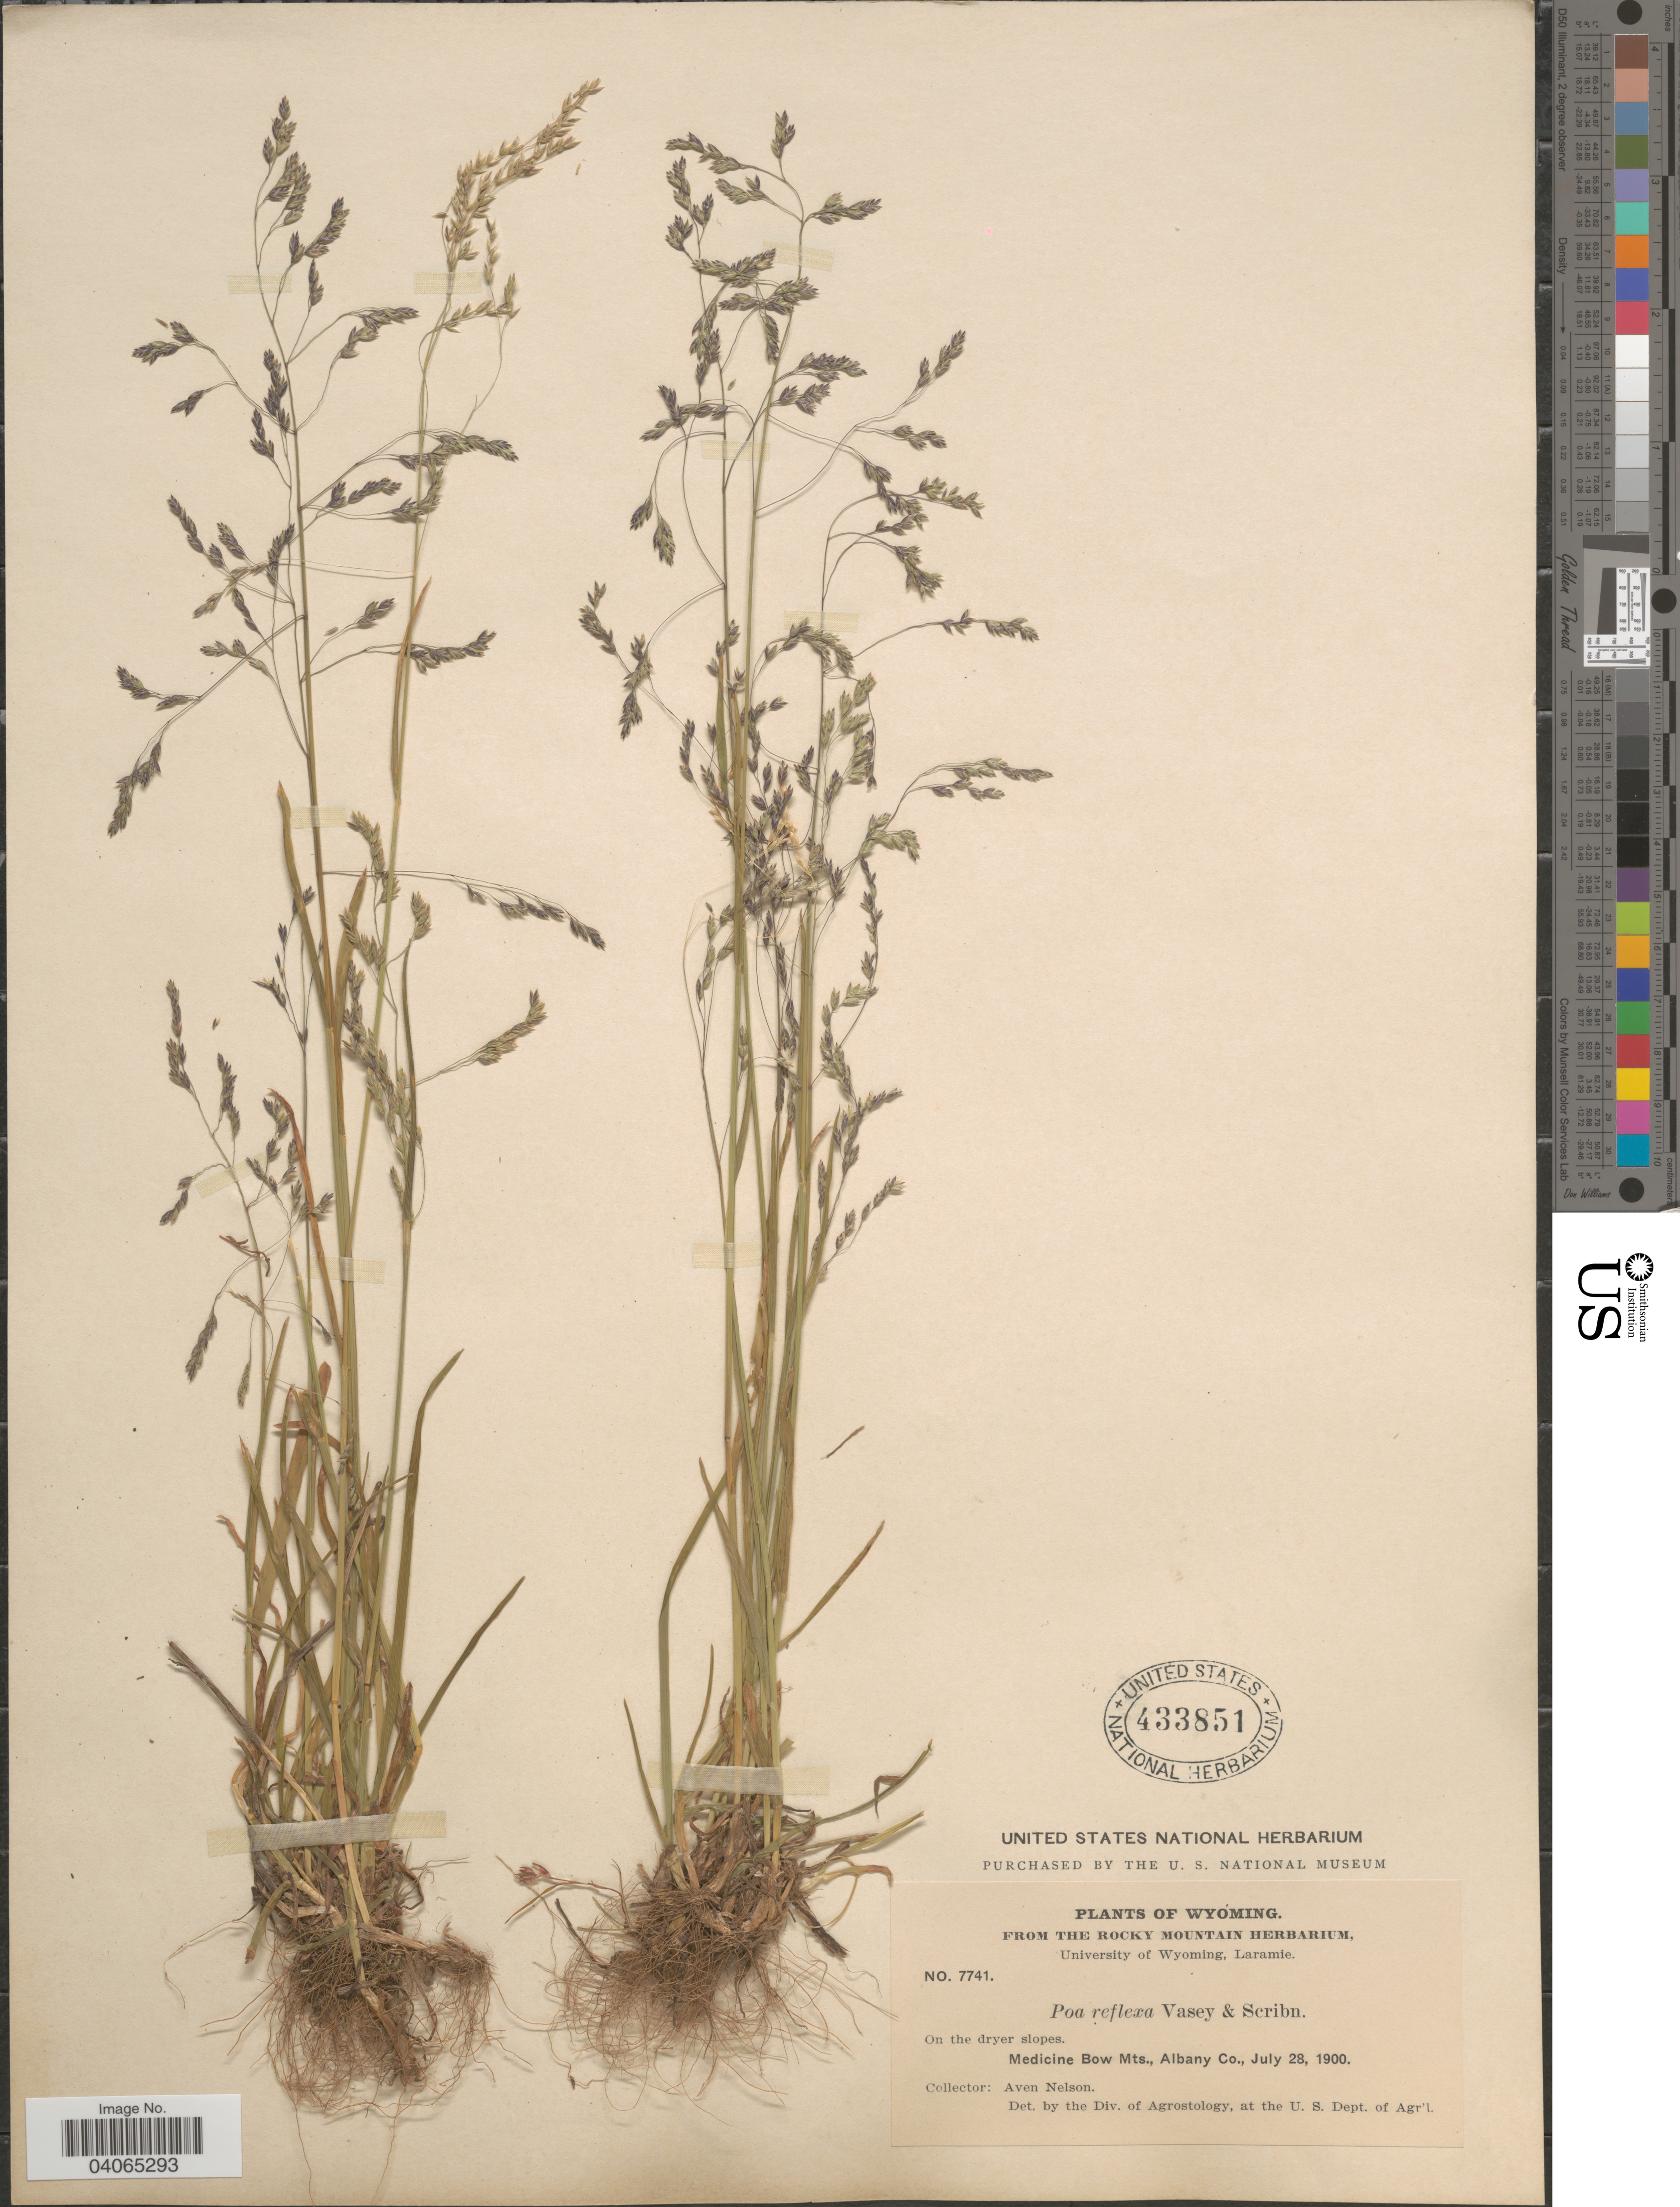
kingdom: Plantae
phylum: Tracheophyta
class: Liliopsida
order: Poales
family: Poaceae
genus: Poa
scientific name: Poa reflexa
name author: Vasey & Scribn.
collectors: A. Nelson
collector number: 7741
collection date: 1900-07-28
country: United States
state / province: Wyoming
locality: On the dryer slopes. Medicine Bow Mts., Albany Co.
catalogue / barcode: US 433851